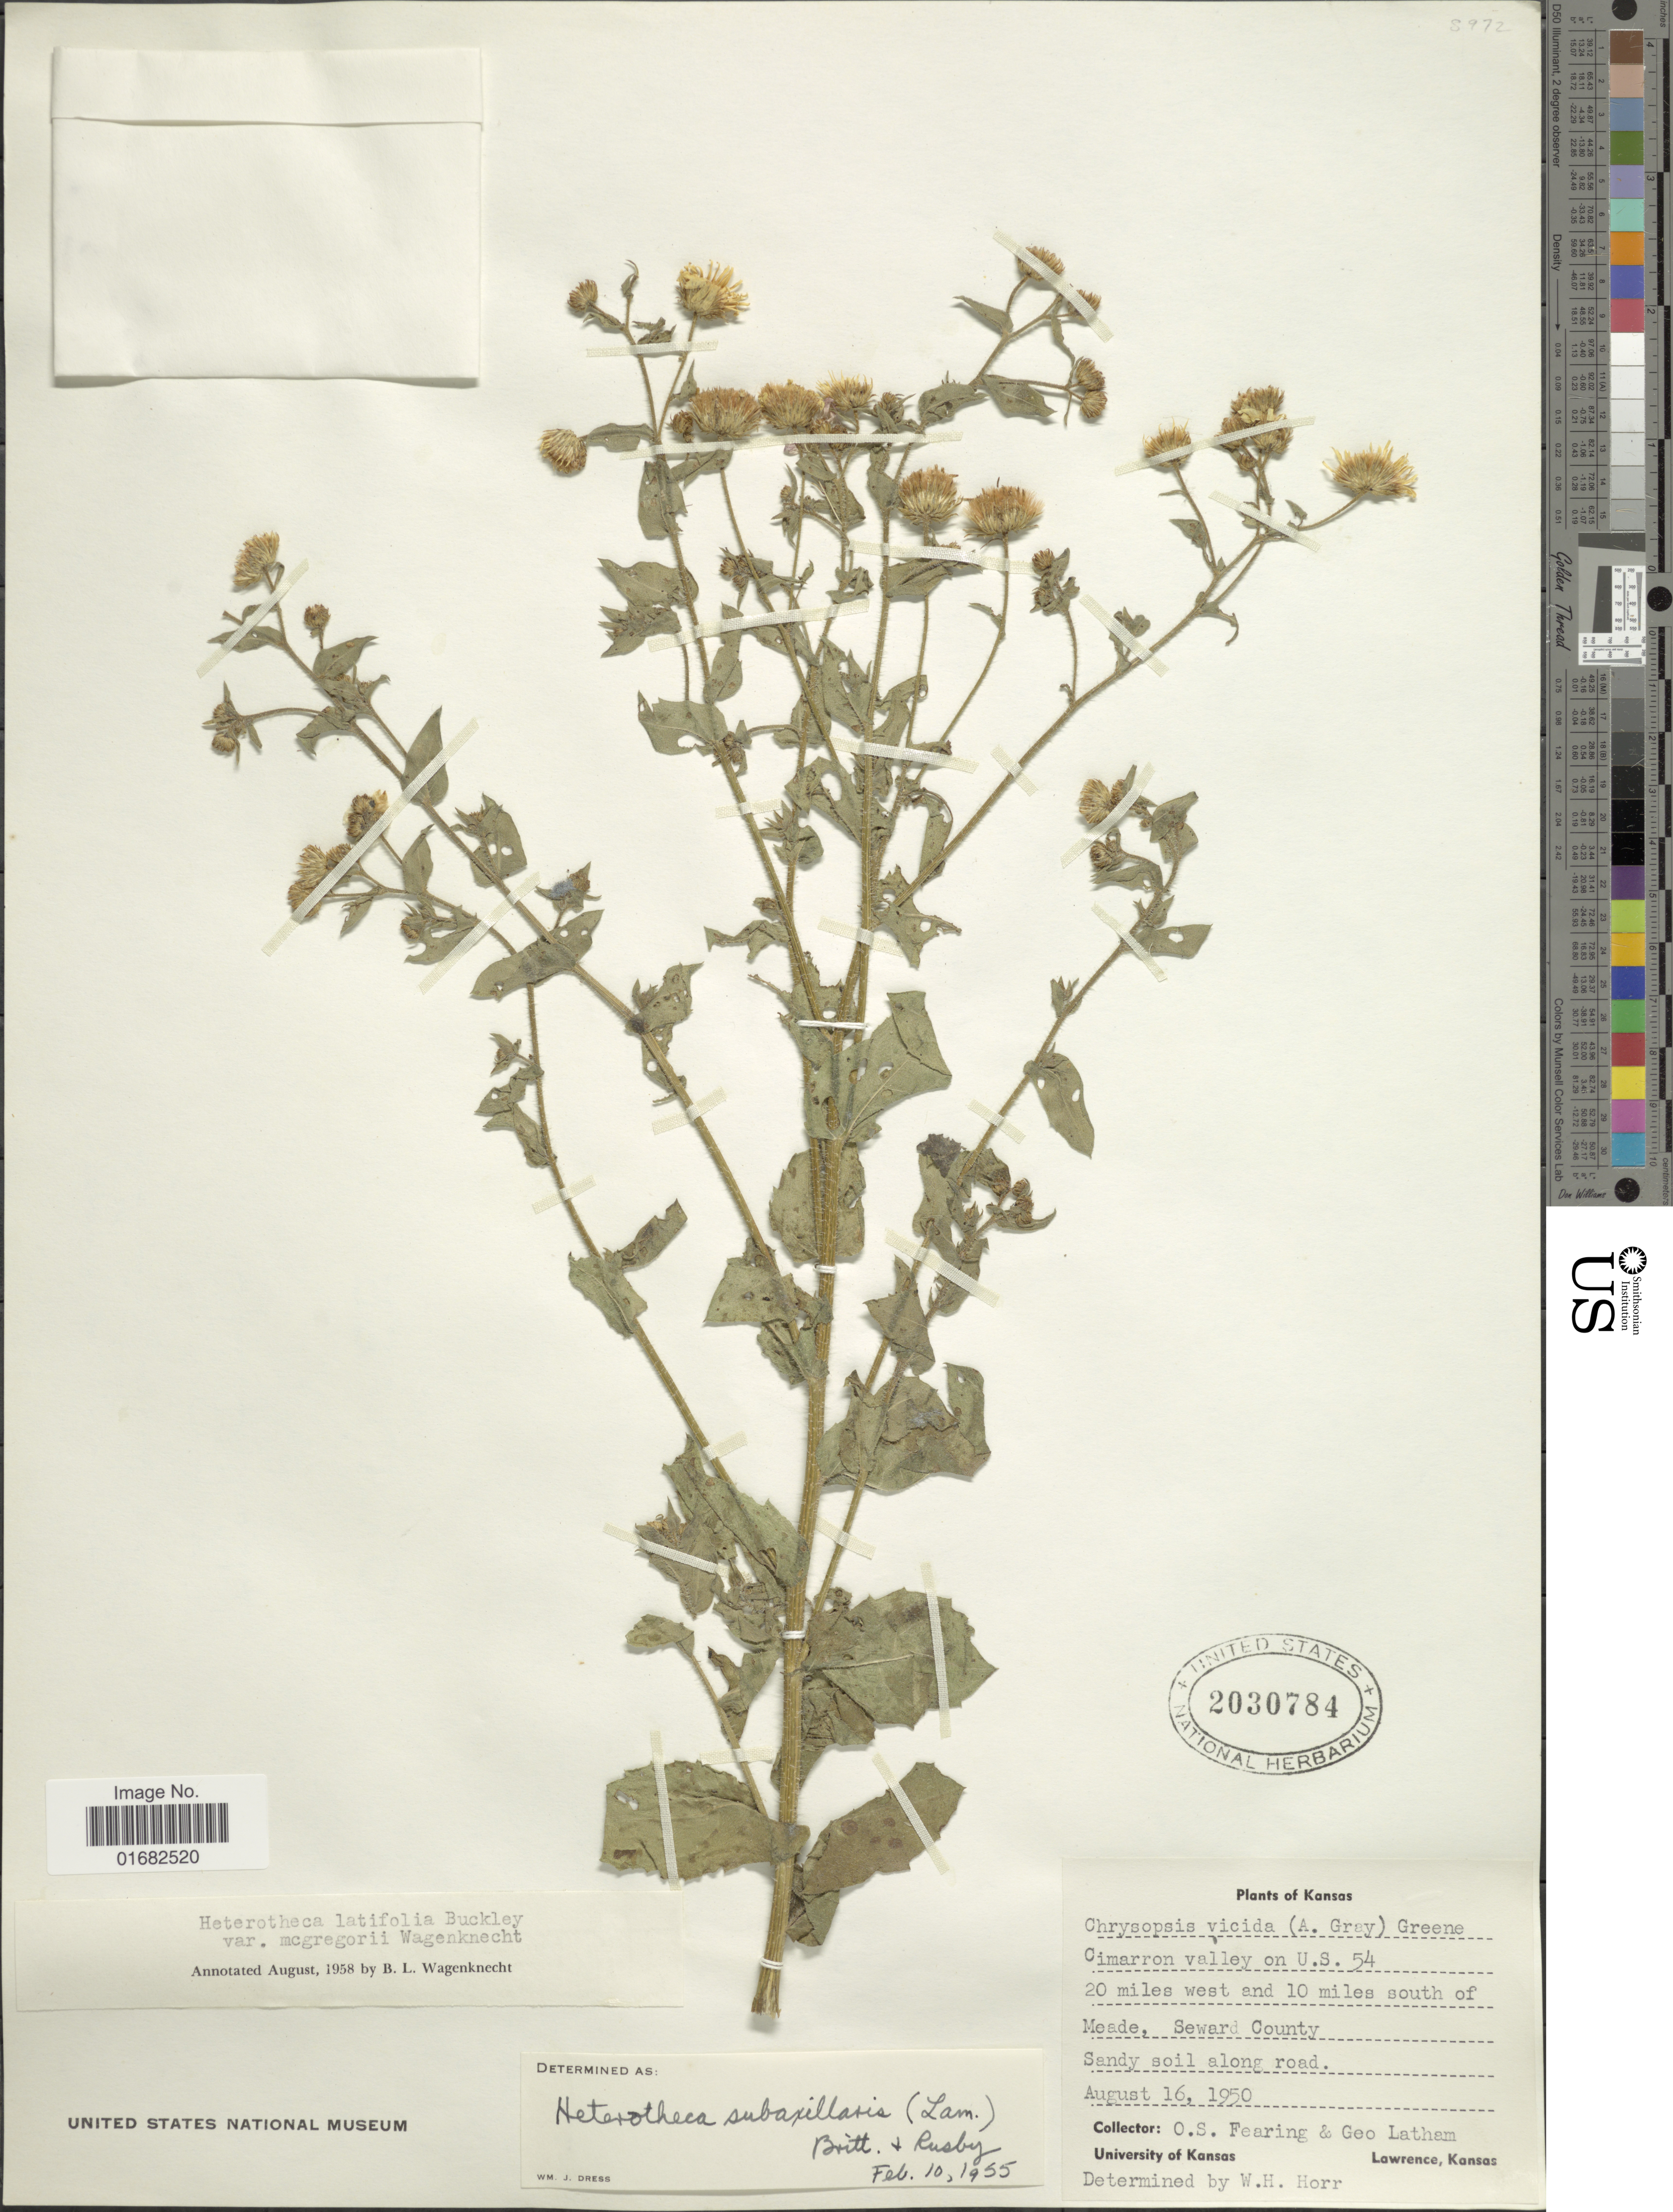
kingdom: Plantae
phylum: Tracheophyta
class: Magnoliopsida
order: Asterales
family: Asteraceae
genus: Heterotheca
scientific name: Heterotheca latifolia var. macgregoris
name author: B. Wagenkn.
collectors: O. S. Fearing & G. Latham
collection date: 1950-08-16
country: United States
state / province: Kansas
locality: Cimarron valley on U. S. 54. 20 miles west and 10 miles south of Meade, Seward County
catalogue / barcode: US 2030784